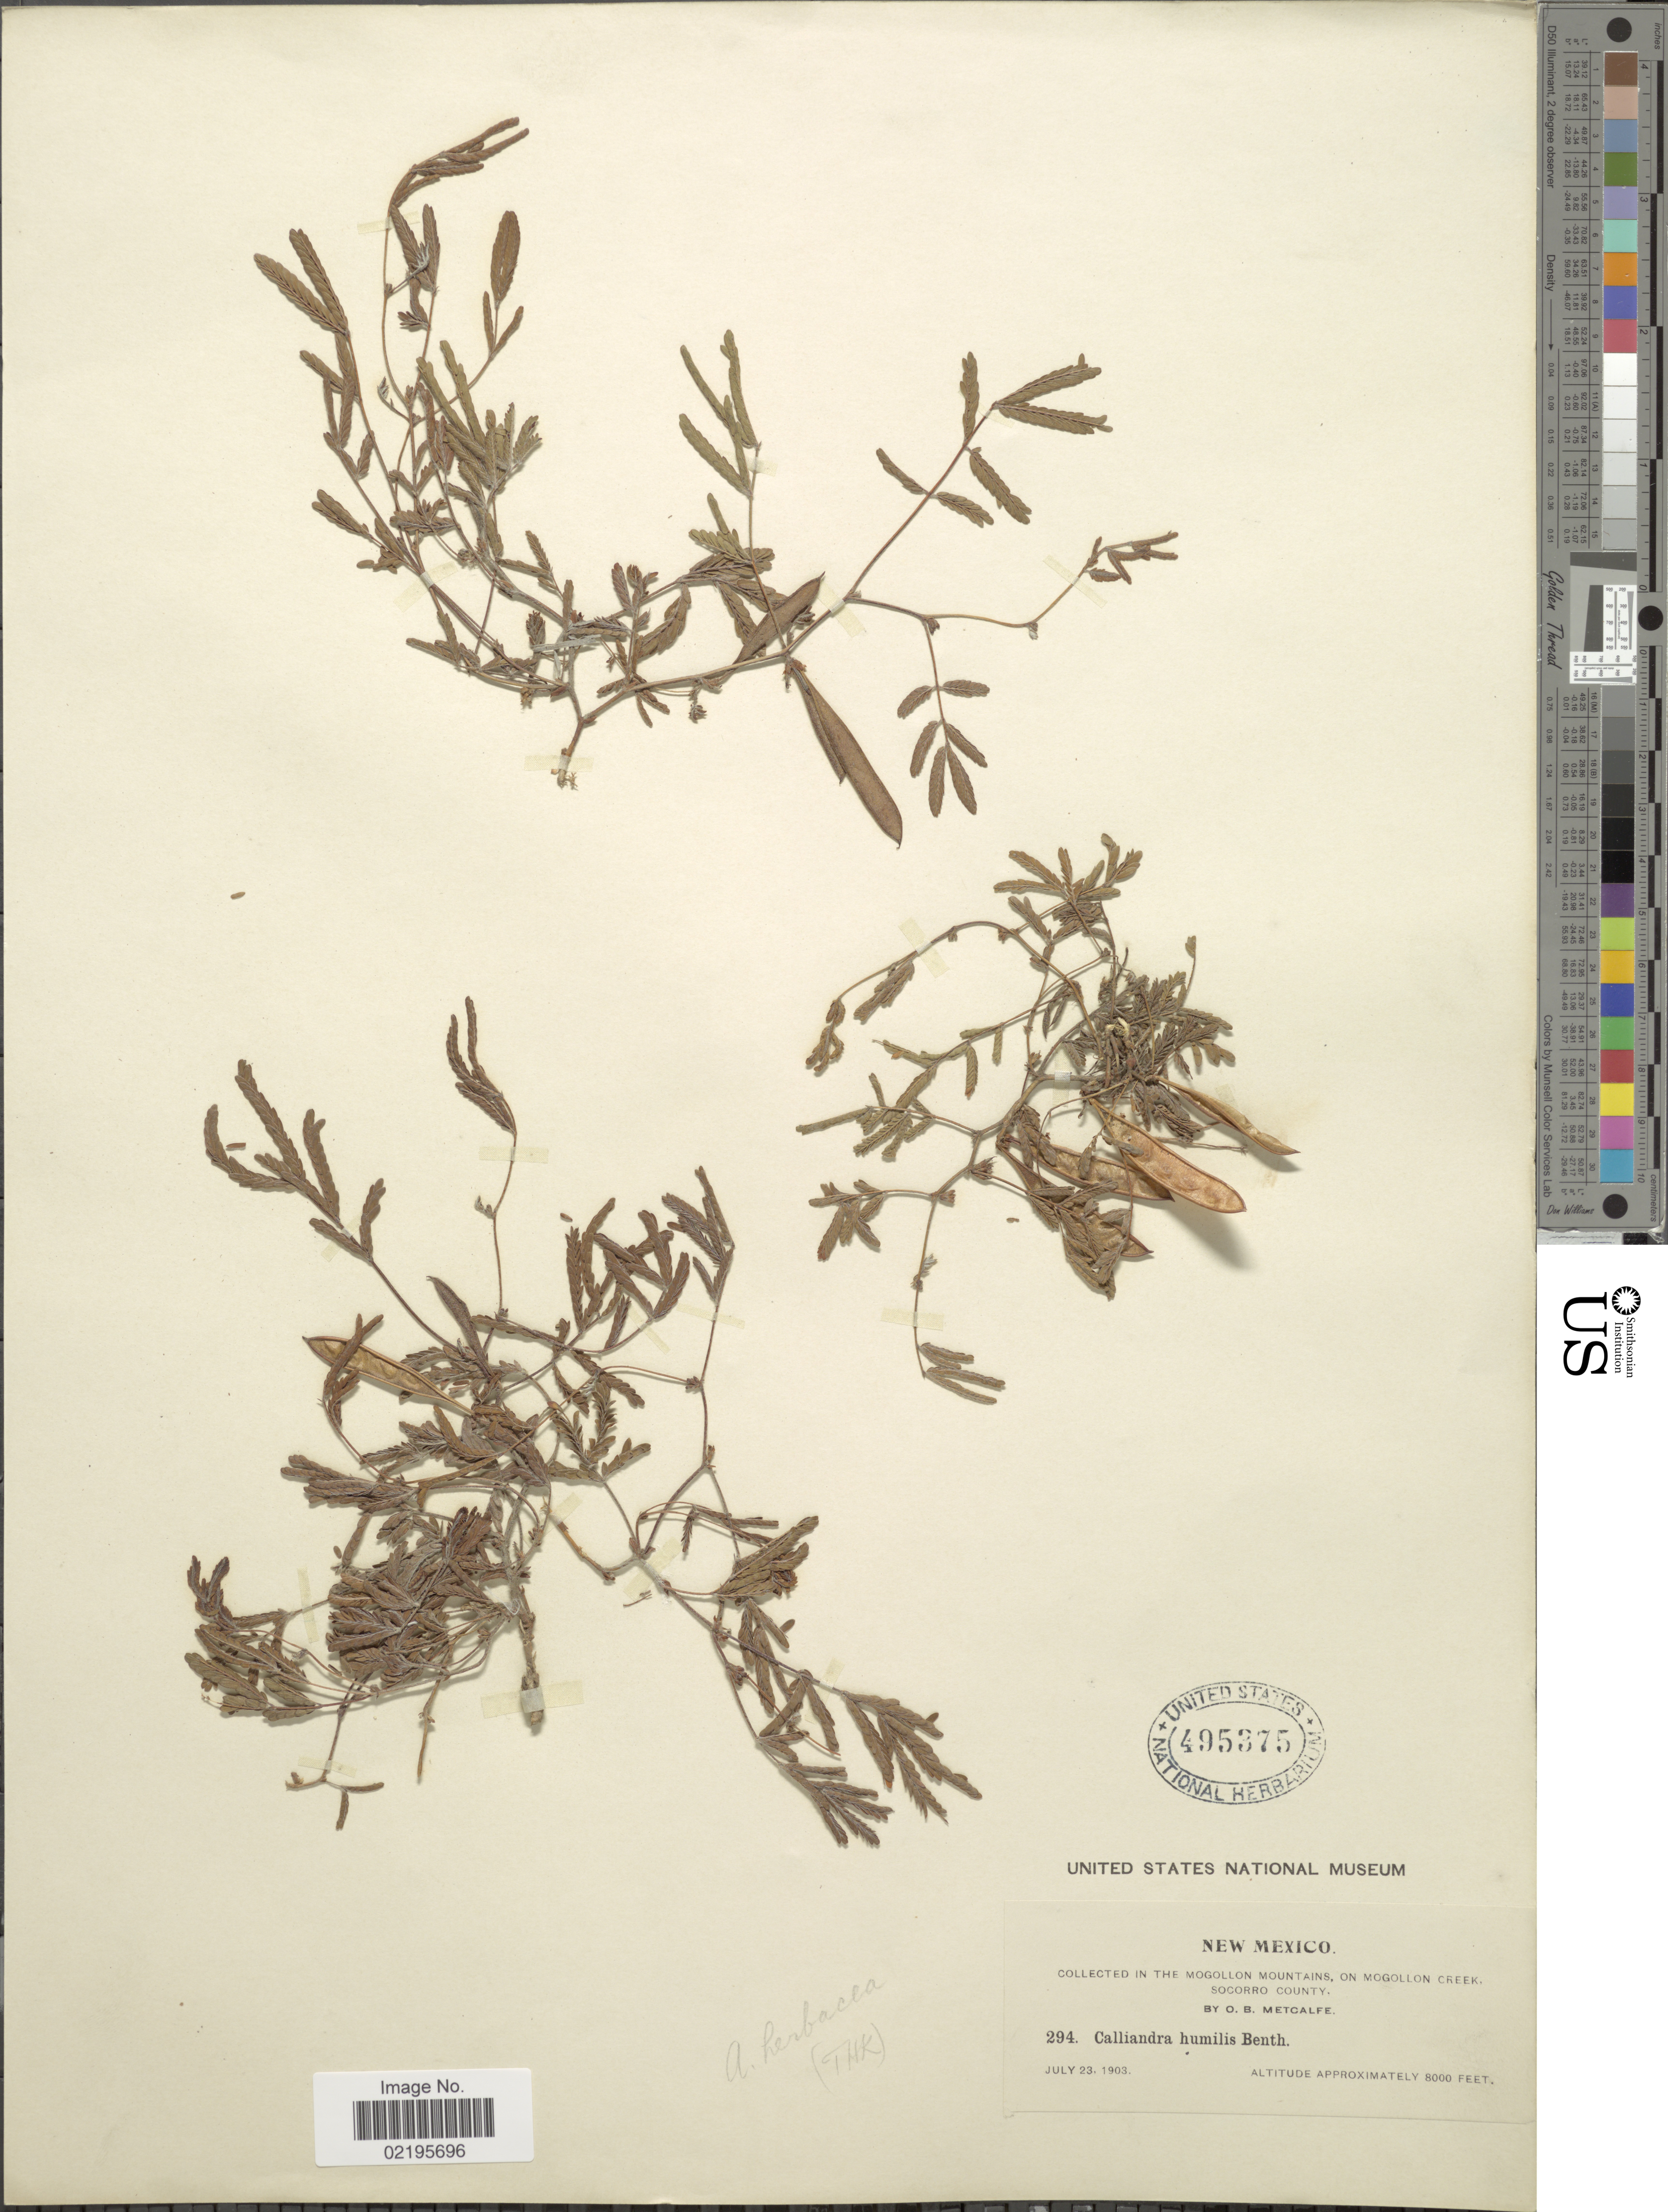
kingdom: Plantae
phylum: Tracheophyta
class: Magnoliopsida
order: Fabales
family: Fabaceae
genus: Calliandra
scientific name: Calliandra humilis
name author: Benth.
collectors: O. Metcalf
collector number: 294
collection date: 1903-07-23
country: United States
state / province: New Mexico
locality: Mogollon Mountains, on Mogollon Creek, Socorro County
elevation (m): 2438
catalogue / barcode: US 495375